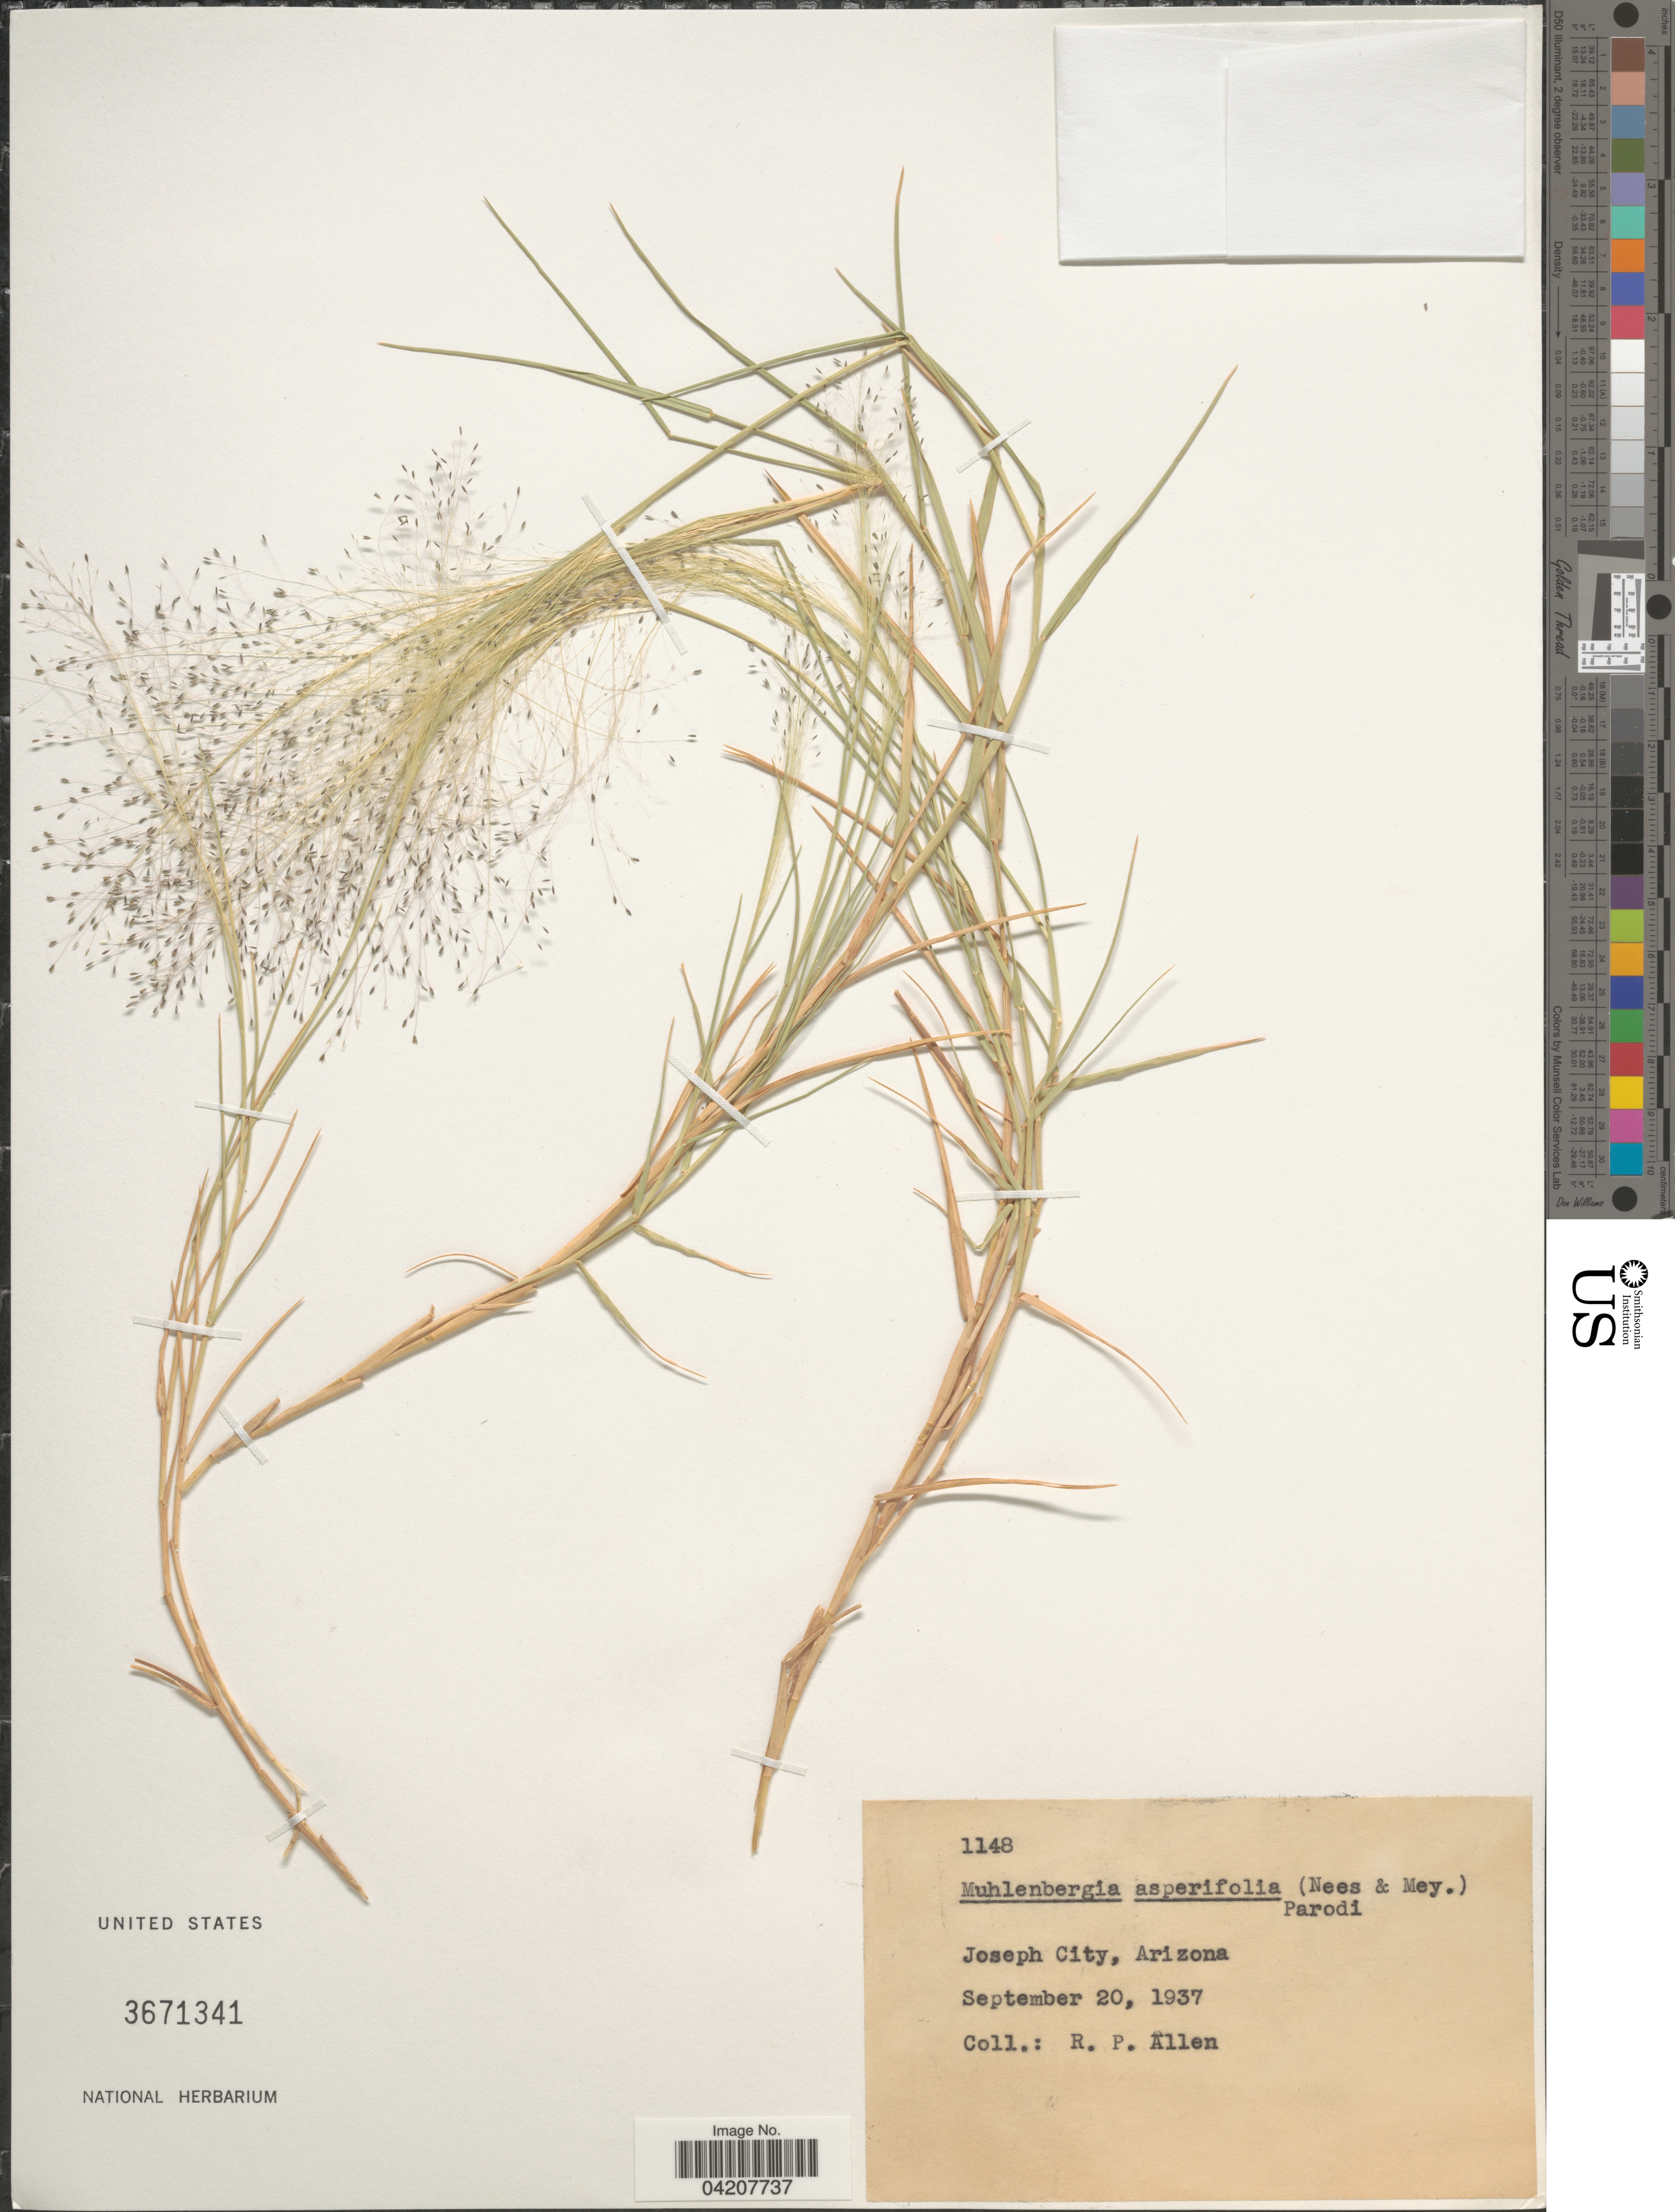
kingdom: Plantae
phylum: Tracheophyta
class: Liliopsida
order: Poales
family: Poaceae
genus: Muhlenbergia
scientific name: Muhlenbergia asperifolia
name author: (Nees & Meyen ex Trin.) Parodi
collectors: R. Allen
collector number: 1148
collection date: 1937-09-20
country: United States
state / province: Arizona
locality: Joseph City.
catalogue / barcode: US 3671341